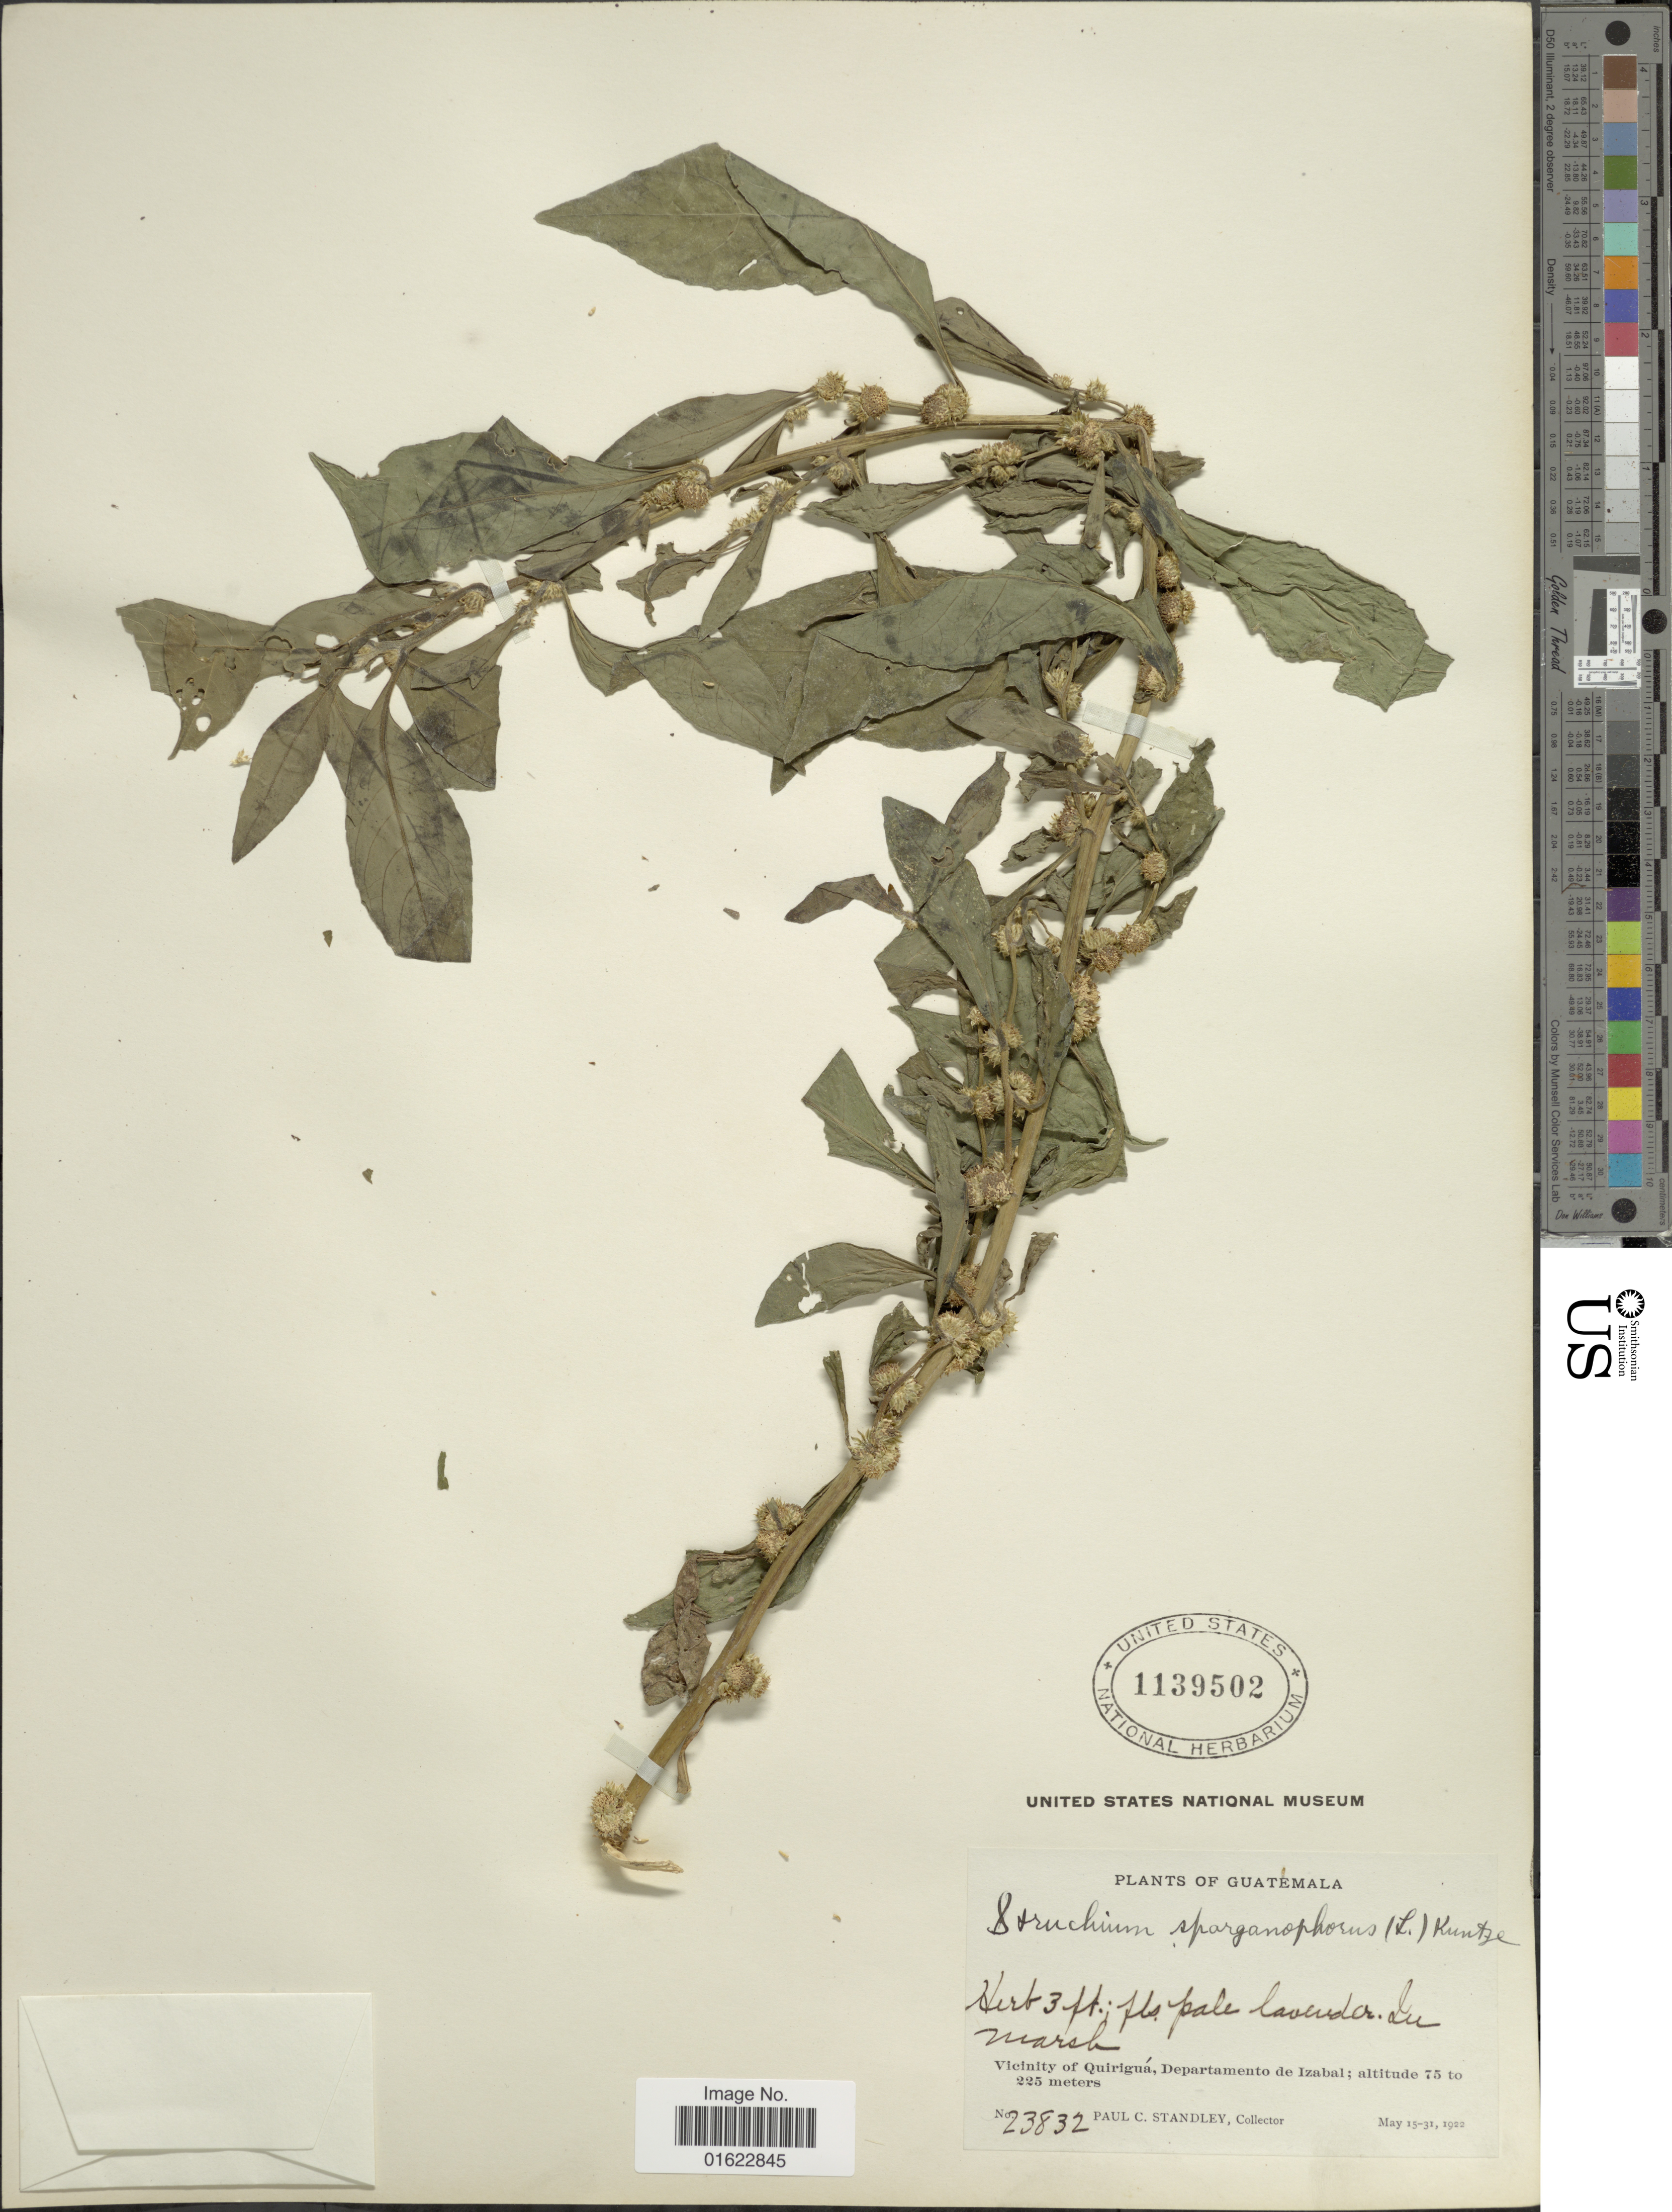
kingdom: Plantae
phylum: Tracheophyta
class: Magnoliopsida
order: Asterales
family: Asteraceae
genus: Struchium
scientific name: Struchium sparganophorum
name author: (L.) Kuntze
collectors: P. C. Standley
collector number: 23832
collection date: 1922-05-15/1922-05-31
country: Guatemala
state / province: Izabal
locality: Guatemala. Vicinity of Quirigua, Departamento de Izabal.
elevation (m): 75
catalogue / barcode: US 1139502